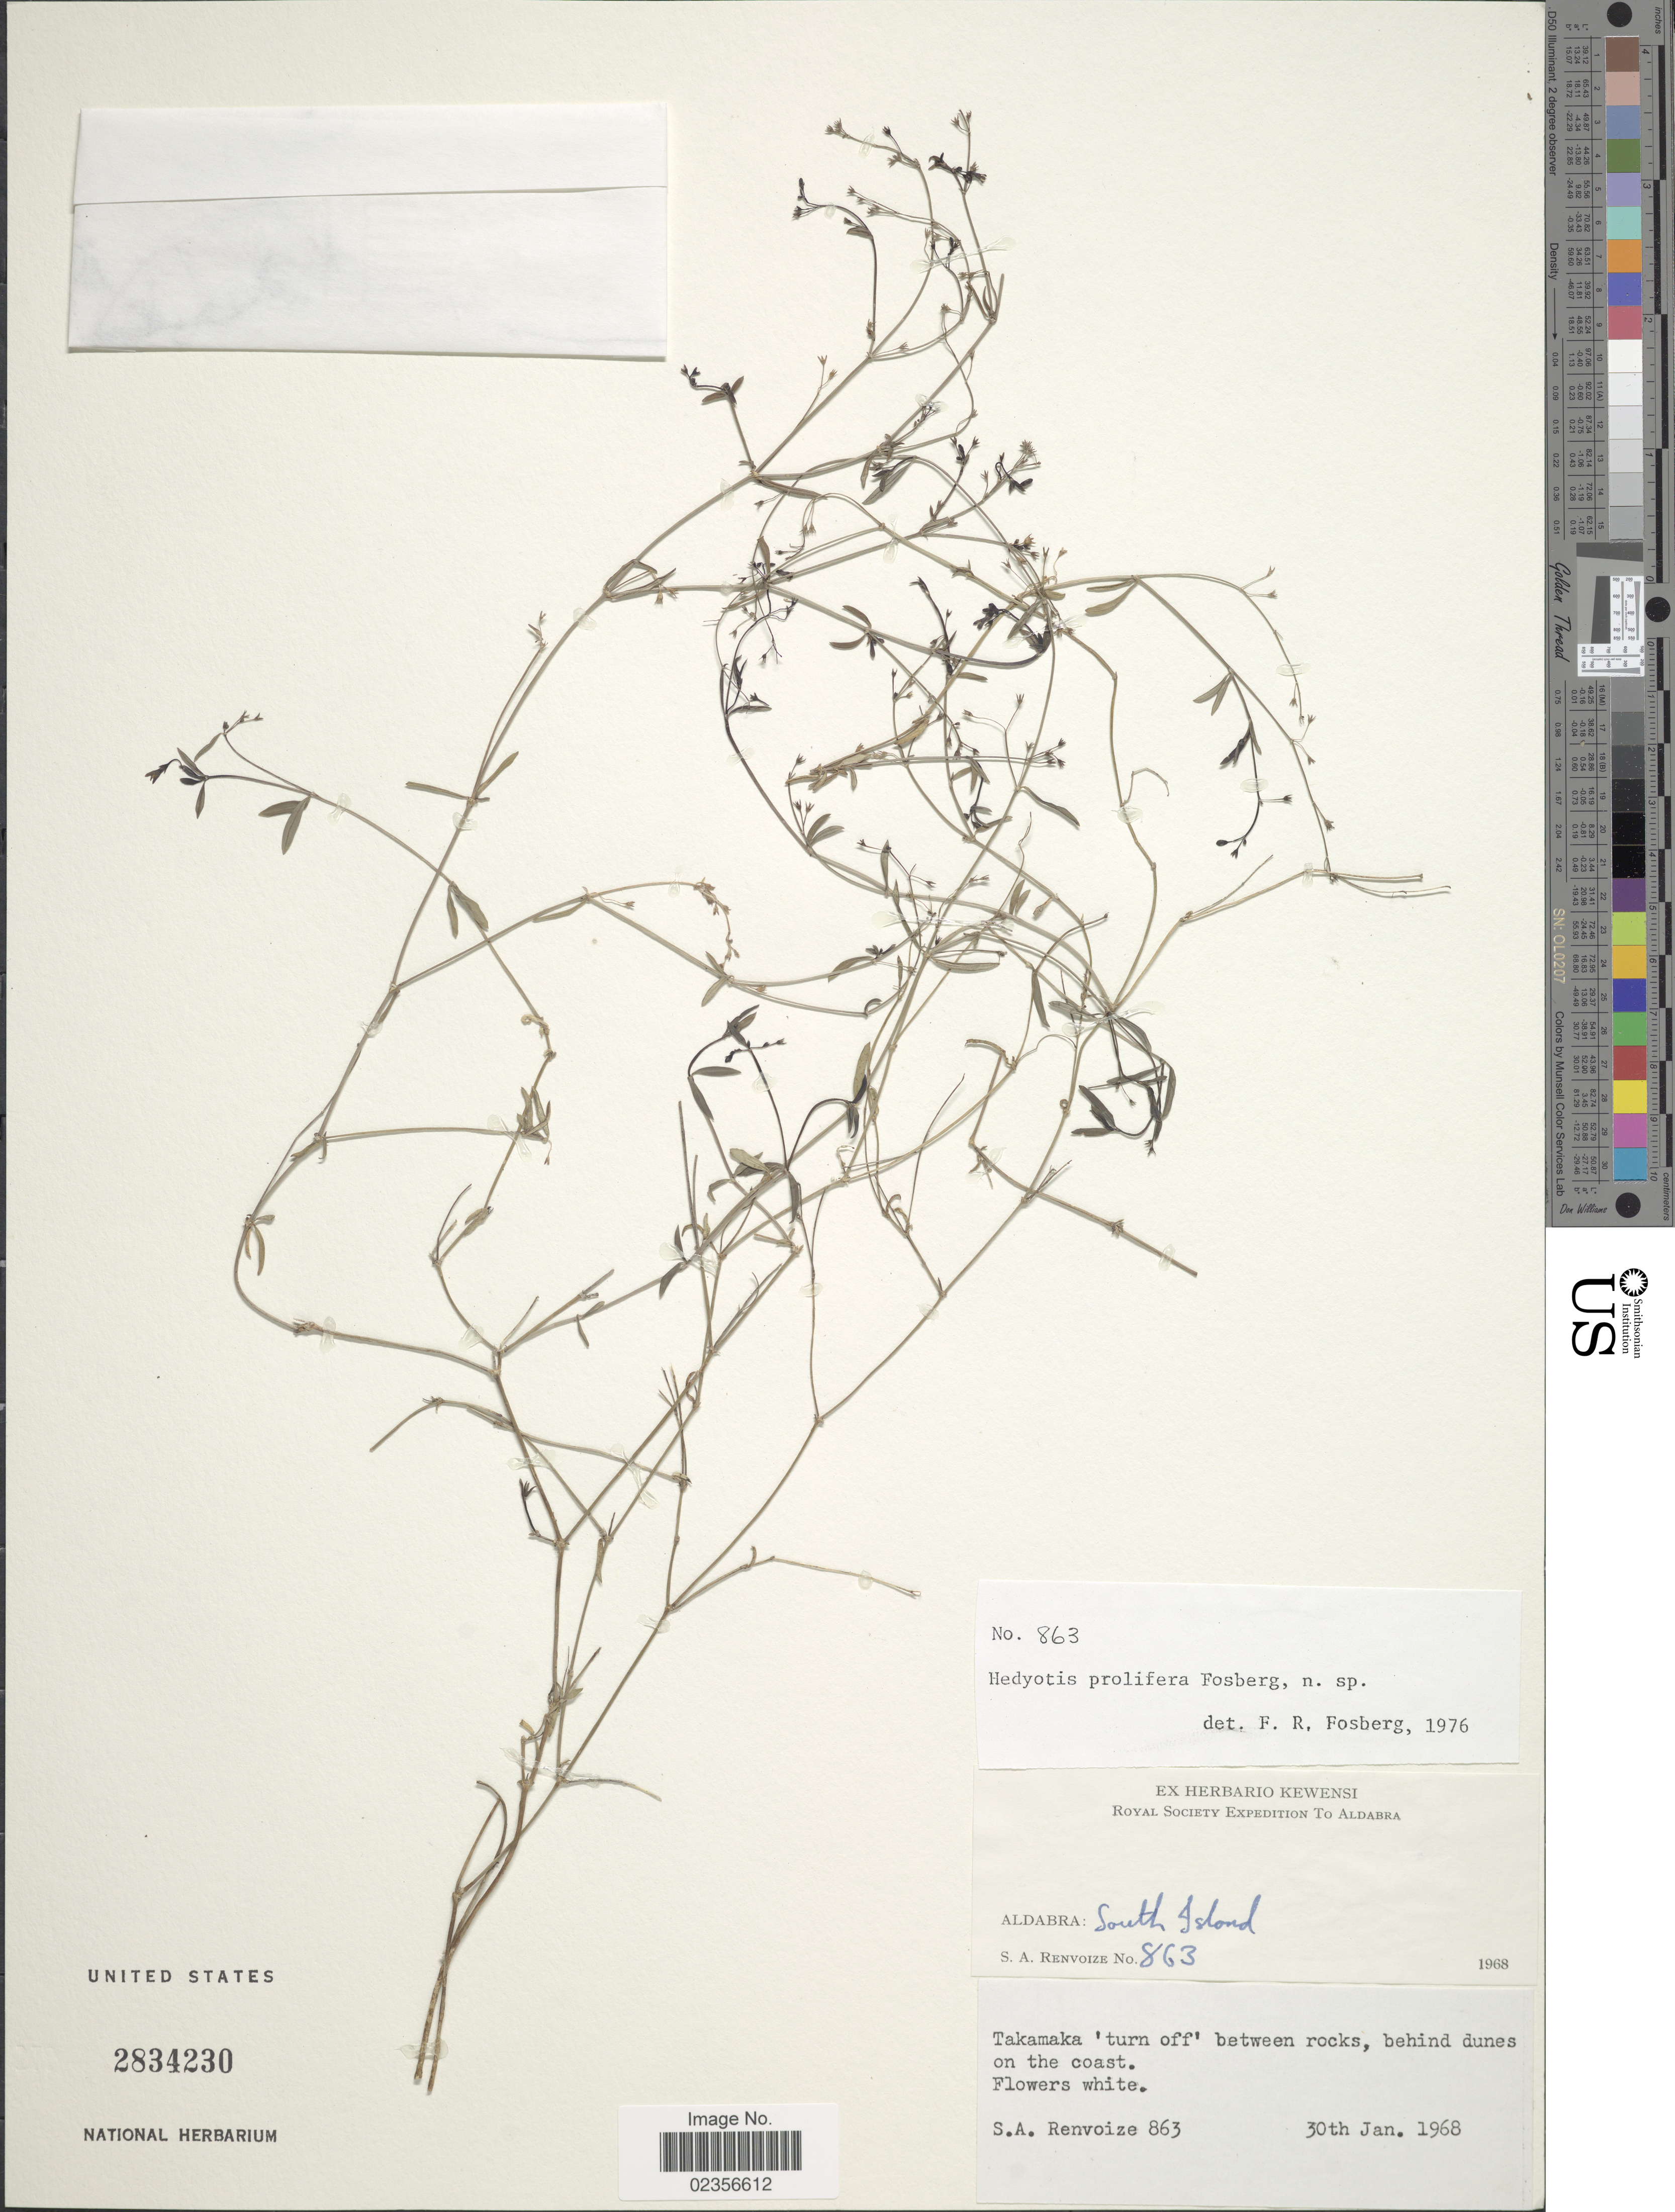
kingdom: Plantae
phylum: Tracheophyta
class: Magnoliopsida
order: Gentianales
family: Rubiaceae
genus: Hedyotis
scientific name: Hedyotis prolifera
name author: Fosberg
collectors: S. A. Renvoize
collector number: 863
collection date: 1968-01-30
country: Seychelles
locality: Aldabra: South Island. Takamaka 'turn off'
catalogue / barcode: US 2834230